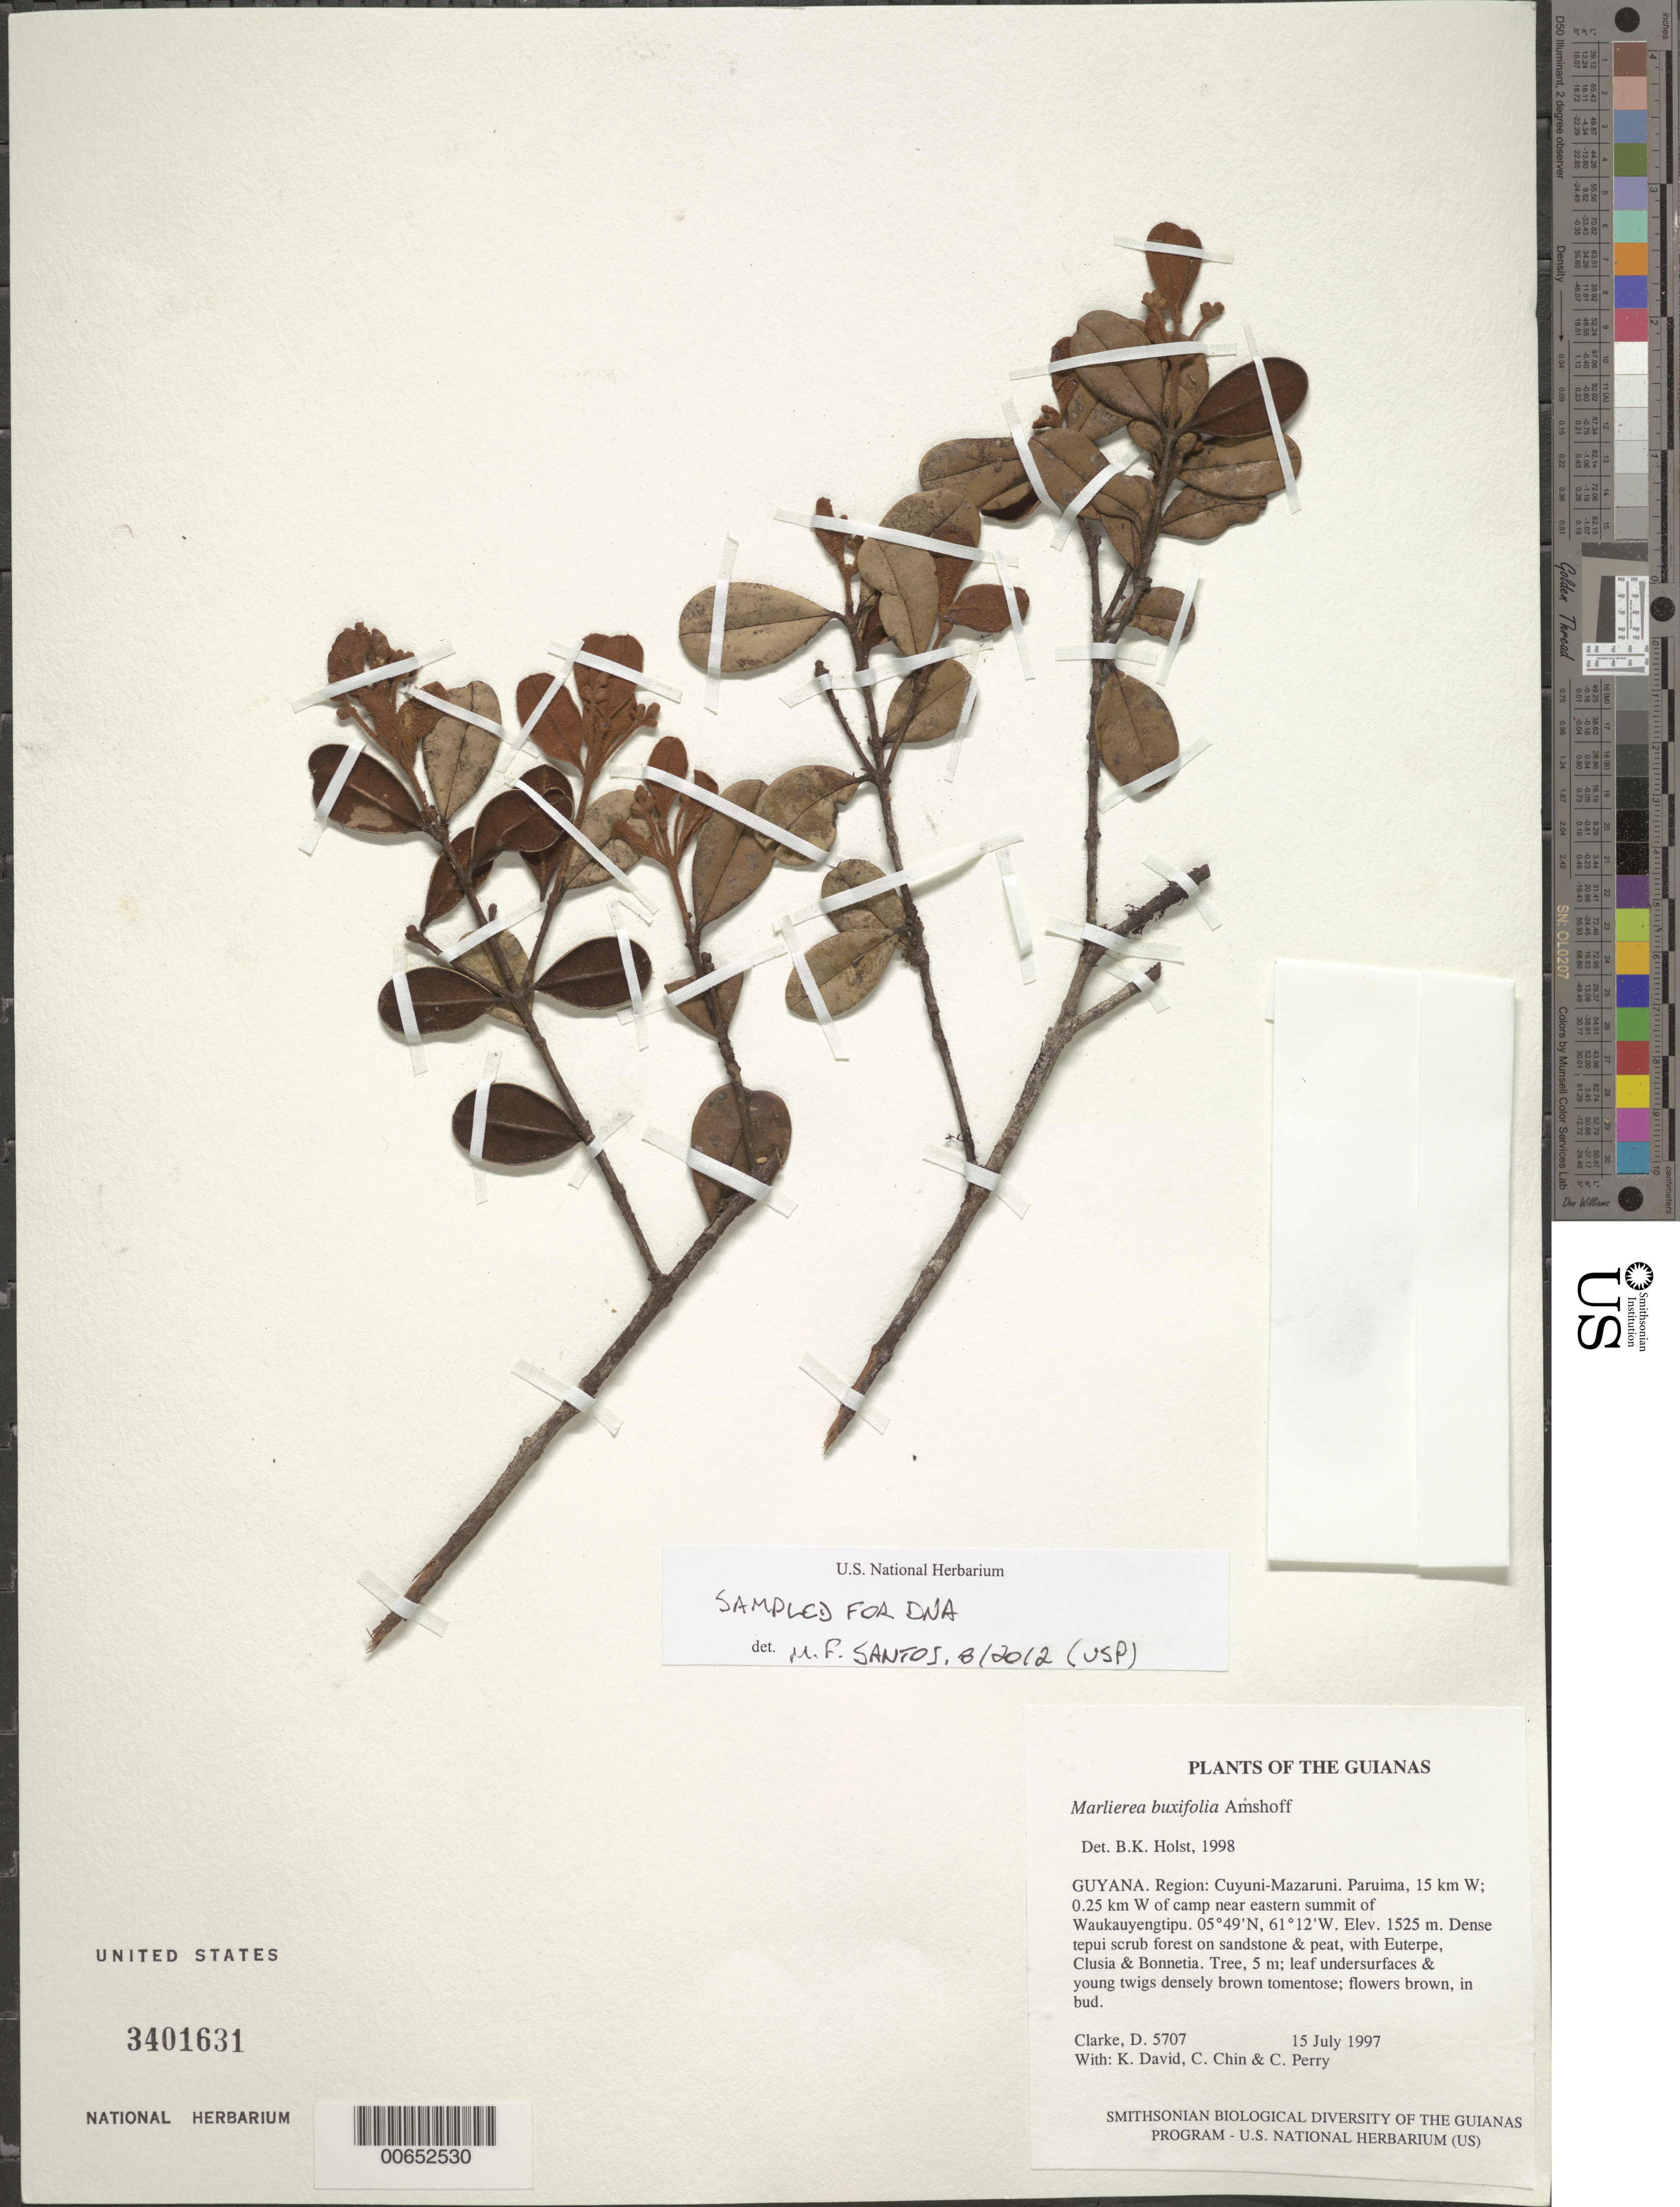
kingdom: Plantae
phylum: Tracheophyta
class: Magnoliopsida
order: Myrtales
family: Myrtaceae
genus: Myrcia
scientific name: Myrcia neobuxifolia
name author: E. Lucas & C.E. Wilson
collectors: H. D. Clarke, K. David, C. Chin & C. Perry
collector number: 5707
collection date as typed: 15 July 1997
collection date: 1997-07-15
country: Guyana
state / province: Cuyuni-Mazaruni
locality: Paruima, 15 km W; 0.25 km W of camp near eastern summit of Waukauyengtipu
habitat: Dense tepui scrub forest on sandstone & peat, with Euterpe, Clusia & Bonnetia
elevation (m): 1525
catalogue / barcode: US 3401631